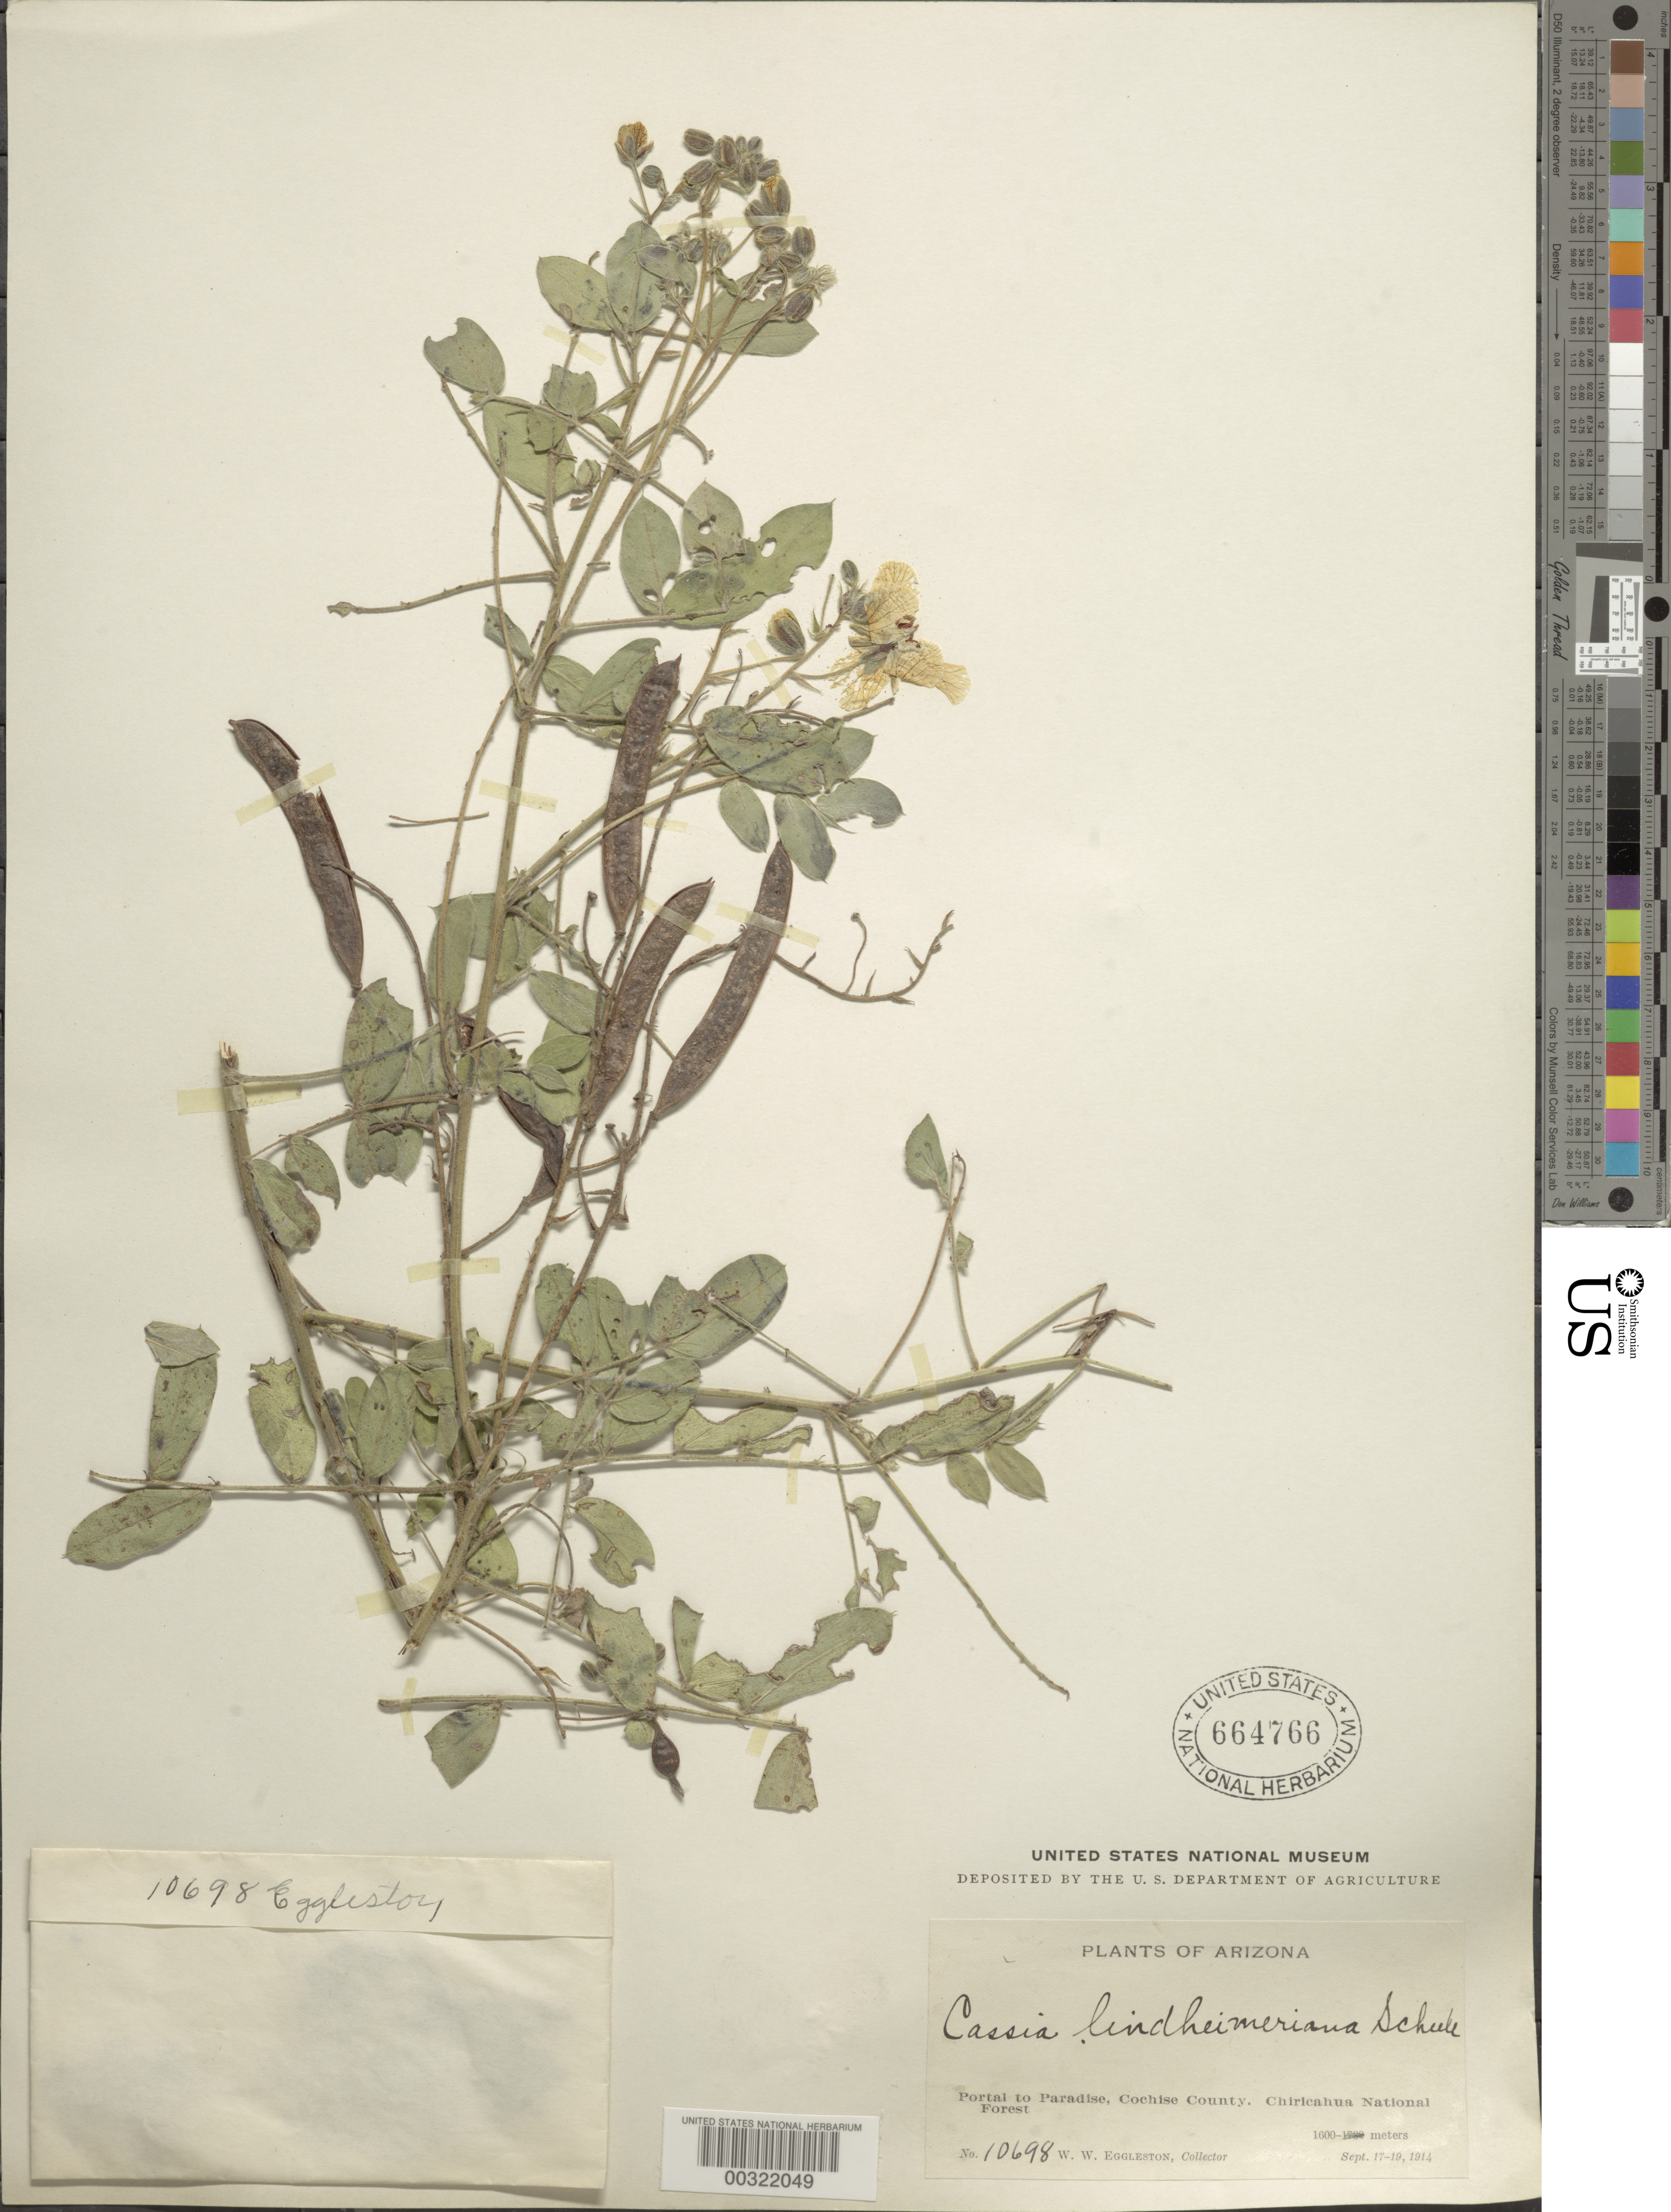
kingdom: Plantae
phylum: Tracheophyta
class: Magnoliopsida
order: Fabales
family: Fabaceae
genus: Senna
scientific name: Senna lindheimeriana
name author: (Scheele) H.S. Irwin & Barneby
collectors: W. W. Eggleston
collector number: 10698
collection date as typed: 17 Sep 1914 to 19 Sep 1914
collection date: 1914-09-17/1914-09-19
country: United States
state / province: Arizona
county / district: Cochise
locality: Portal to paradise, chiricahua national forest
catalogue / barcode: US 664766